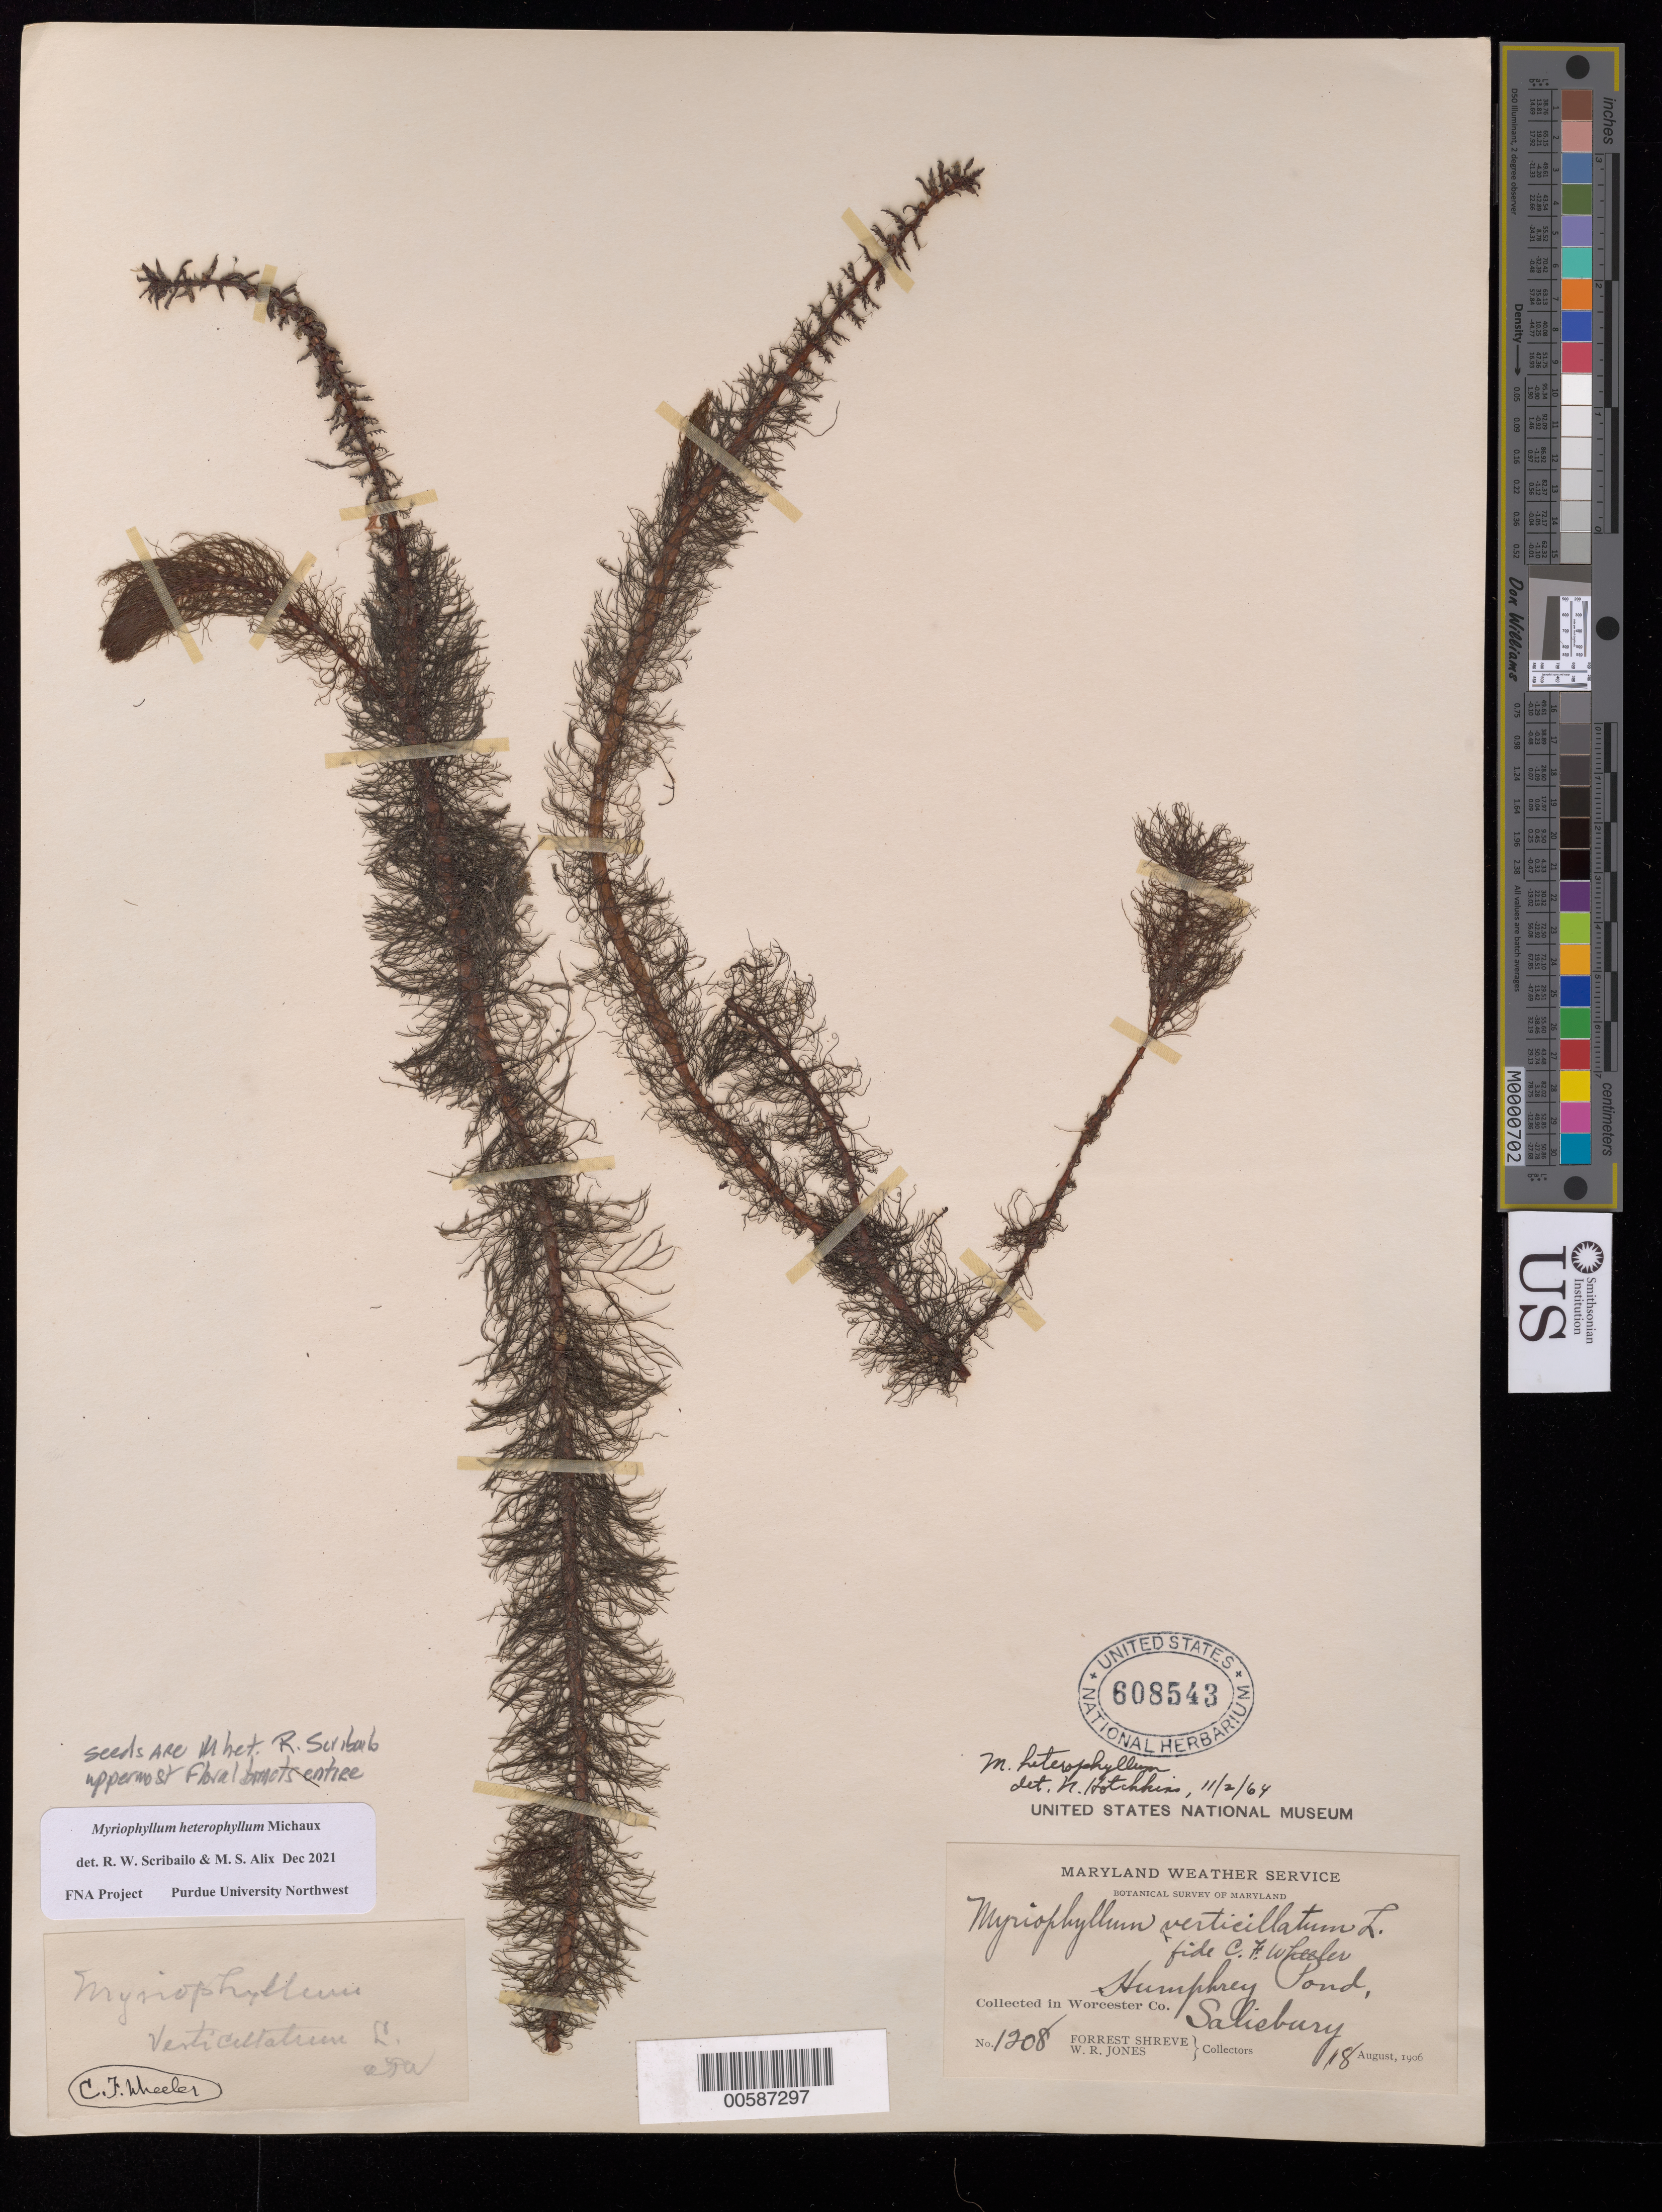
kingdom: Plantae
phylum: Tracheophyta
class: Magnoliopsida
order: Saxifragales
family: Haloragaceae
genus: Myriophyllum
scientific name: Myriophyllum heterophyllum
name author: Michx.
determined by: Scribailo, R. W.; Alix, M. S.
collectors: F. Shreve & W. R. Jones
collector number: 1208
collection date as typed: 18 Aug 1906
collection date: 1906-08-18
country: United States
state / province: Maryland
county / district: Worcester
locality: Humphrey Pond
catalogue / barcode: US 608543